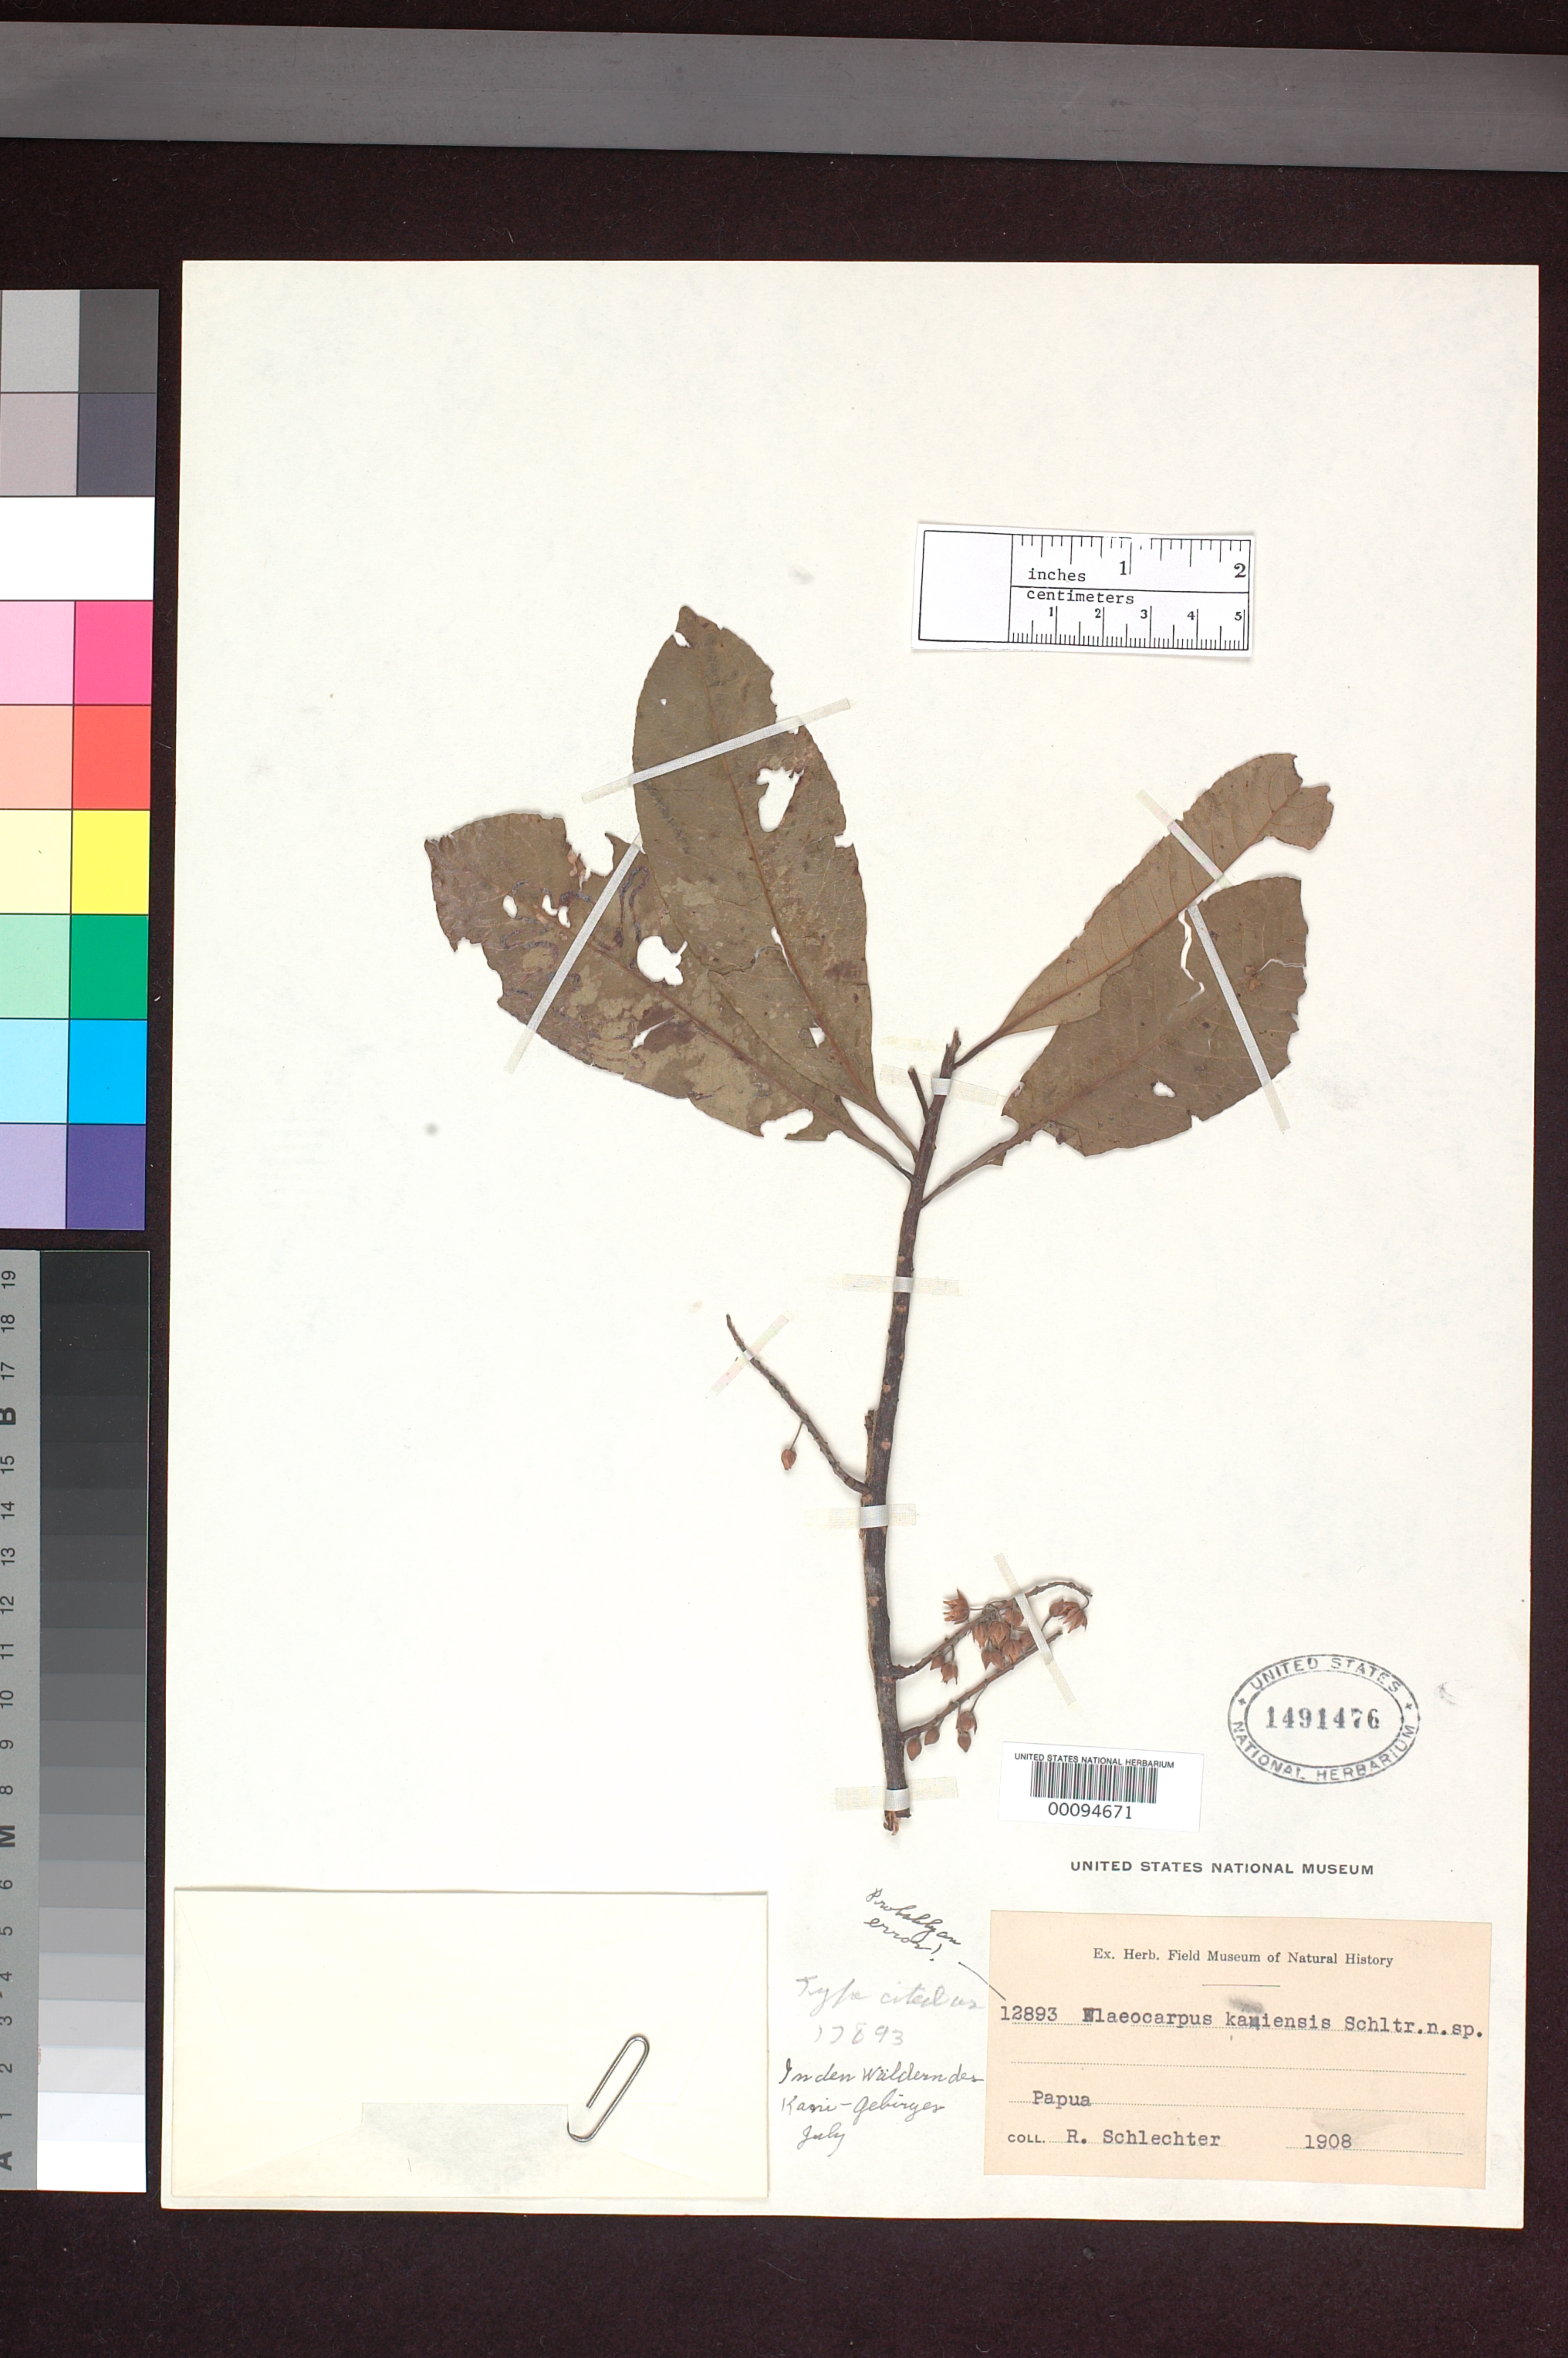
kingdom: Plantae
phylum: Tracheophyta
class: Magnoliopsida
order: Oxalidales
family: Elaeocarpaceae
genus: Elaeocarpus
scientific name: Elaeocarpus kaniensis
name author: Schltr.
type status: Isotype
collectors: F. R. R. Schlechter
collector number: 17893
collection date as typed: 1908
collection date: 1908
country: Papua New Guinea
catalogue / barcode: US 1491476